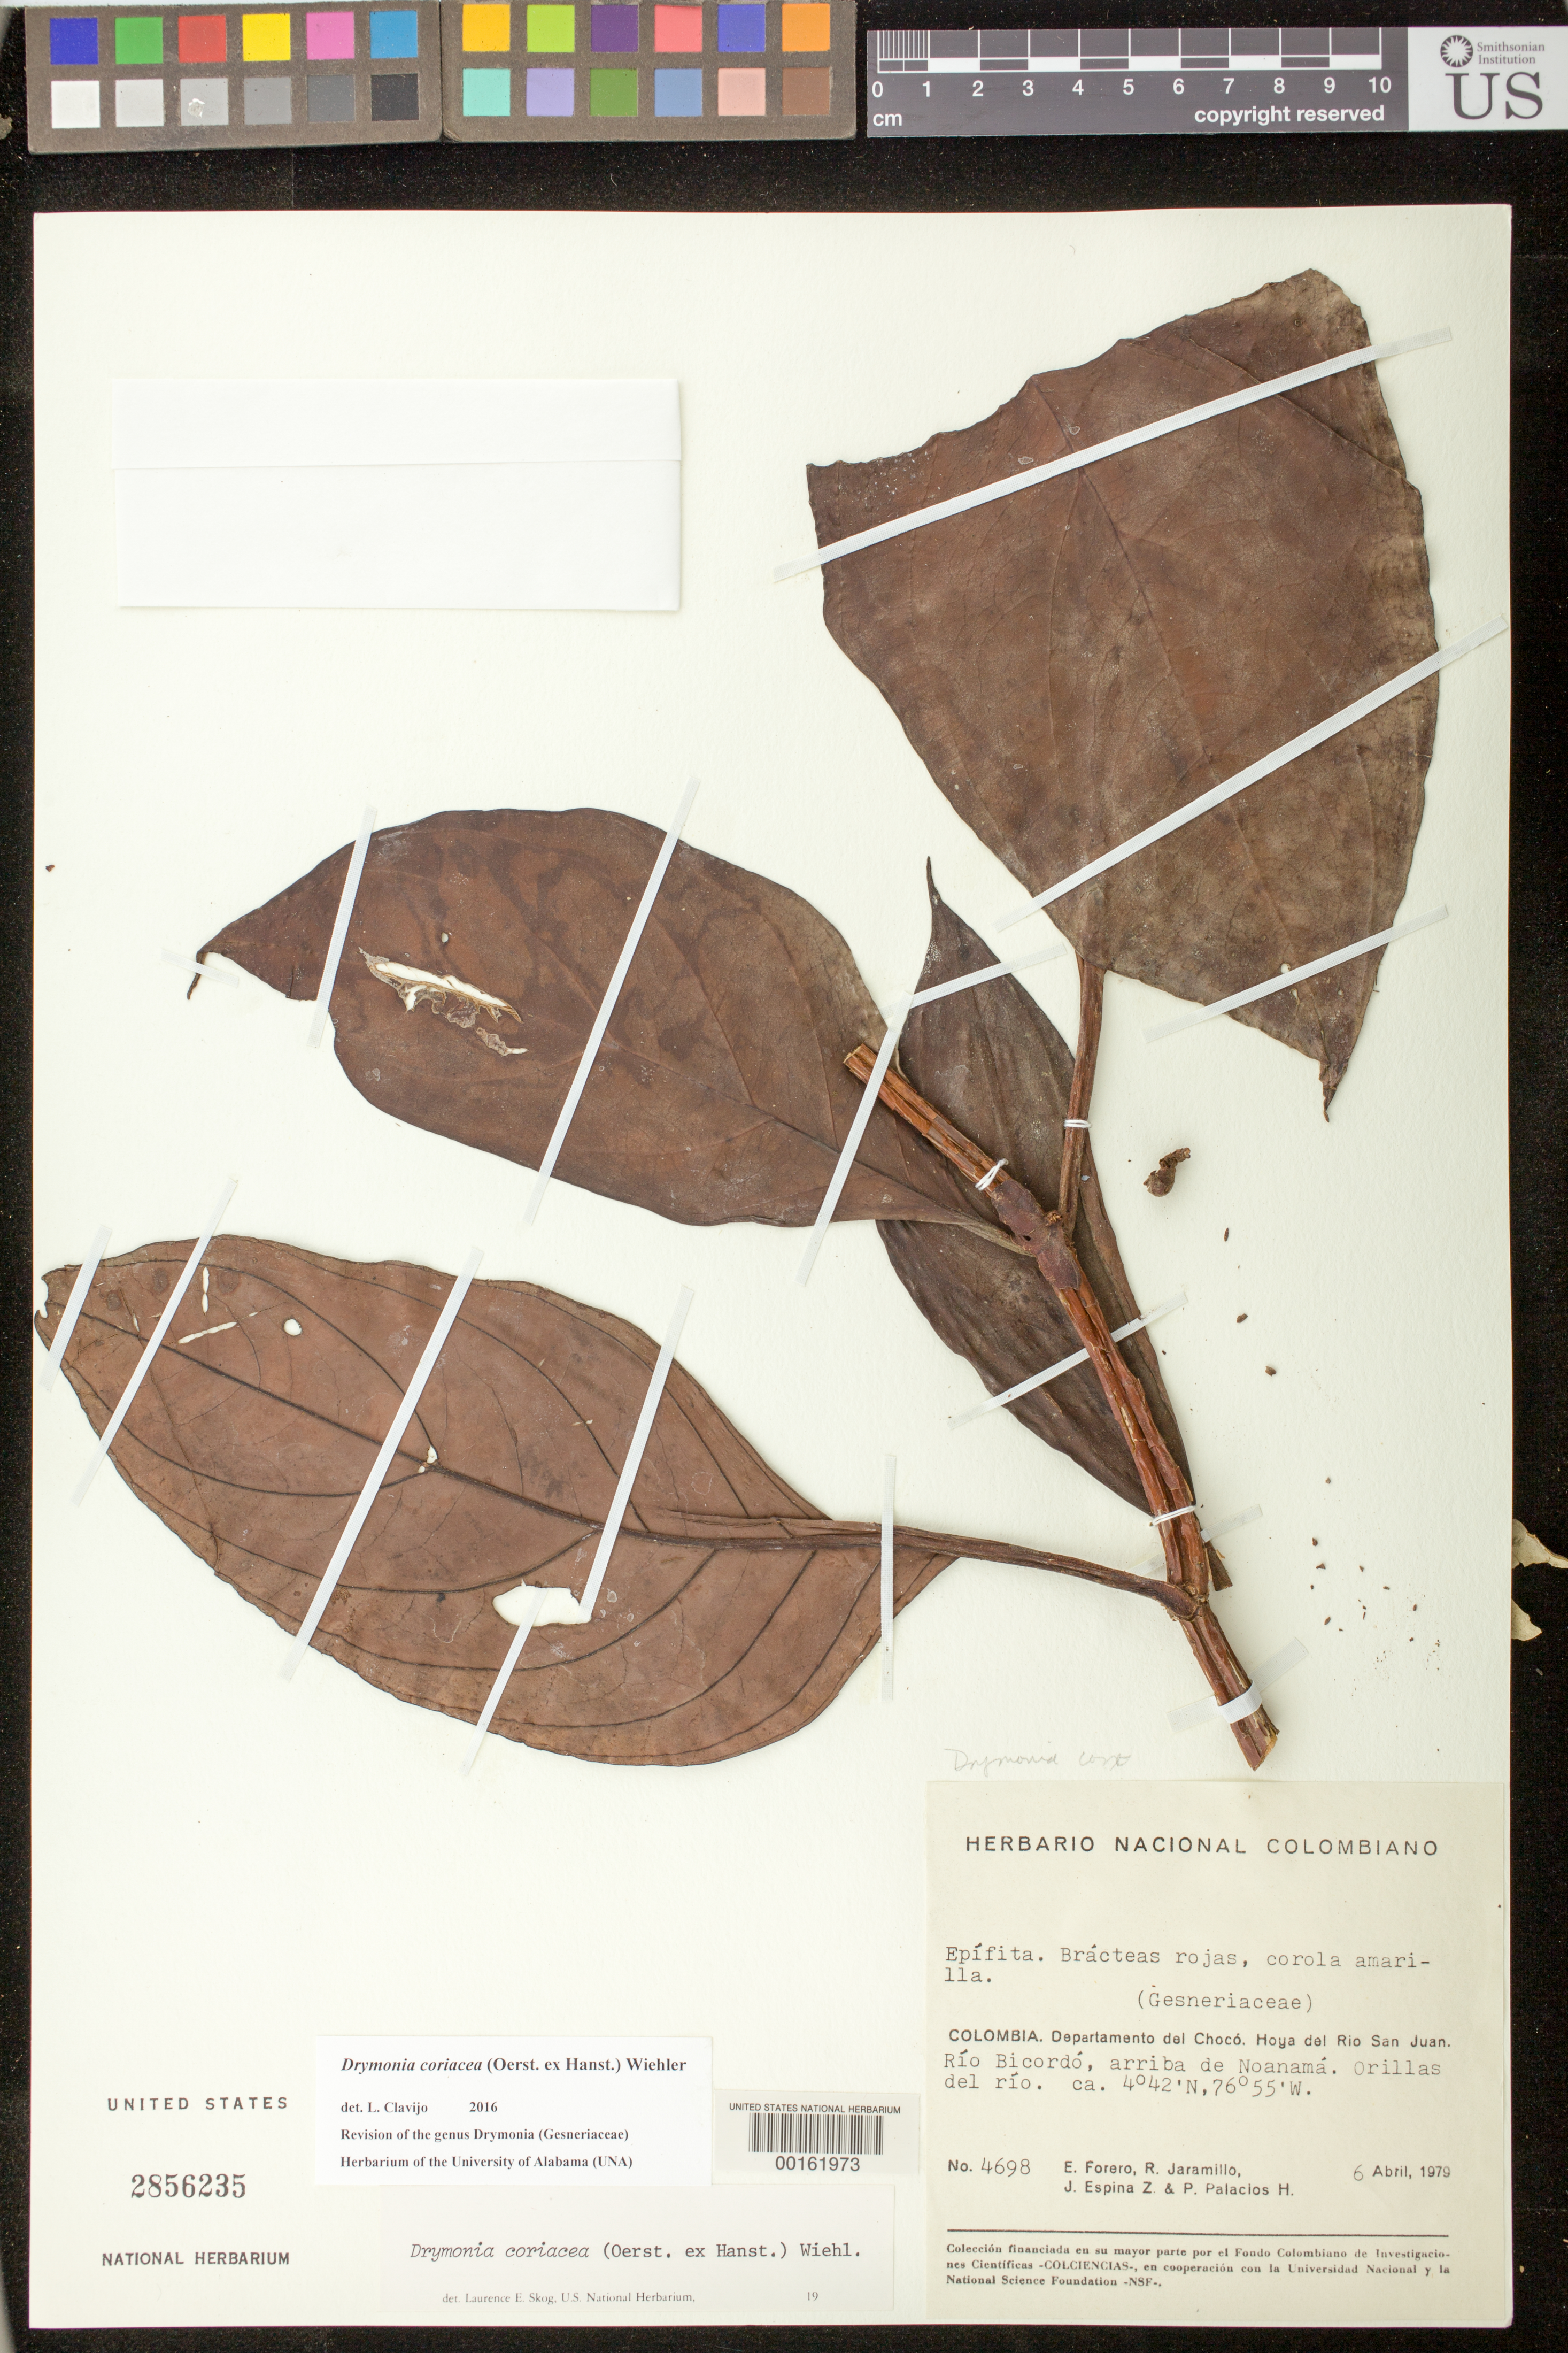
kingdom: Plantae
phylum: Tracheophyta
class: Magnoliopsida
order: Lamiales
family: Gesneriaceae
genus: Drymonia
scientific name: Drymonia coriacea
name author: (Oerst. ex Hanst.) Wiehler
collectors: E. Forero, R. Jaramillo M., J. Espina Z. & P. Palacios H.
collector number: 4698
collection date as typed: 06 Apr 1979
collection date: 1979-04-06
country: Colombia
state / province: Chocó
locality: Valley of Rio San Juan, Rio Bicordo, above Noanama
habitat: Bordering the river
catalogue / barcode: US 2856235